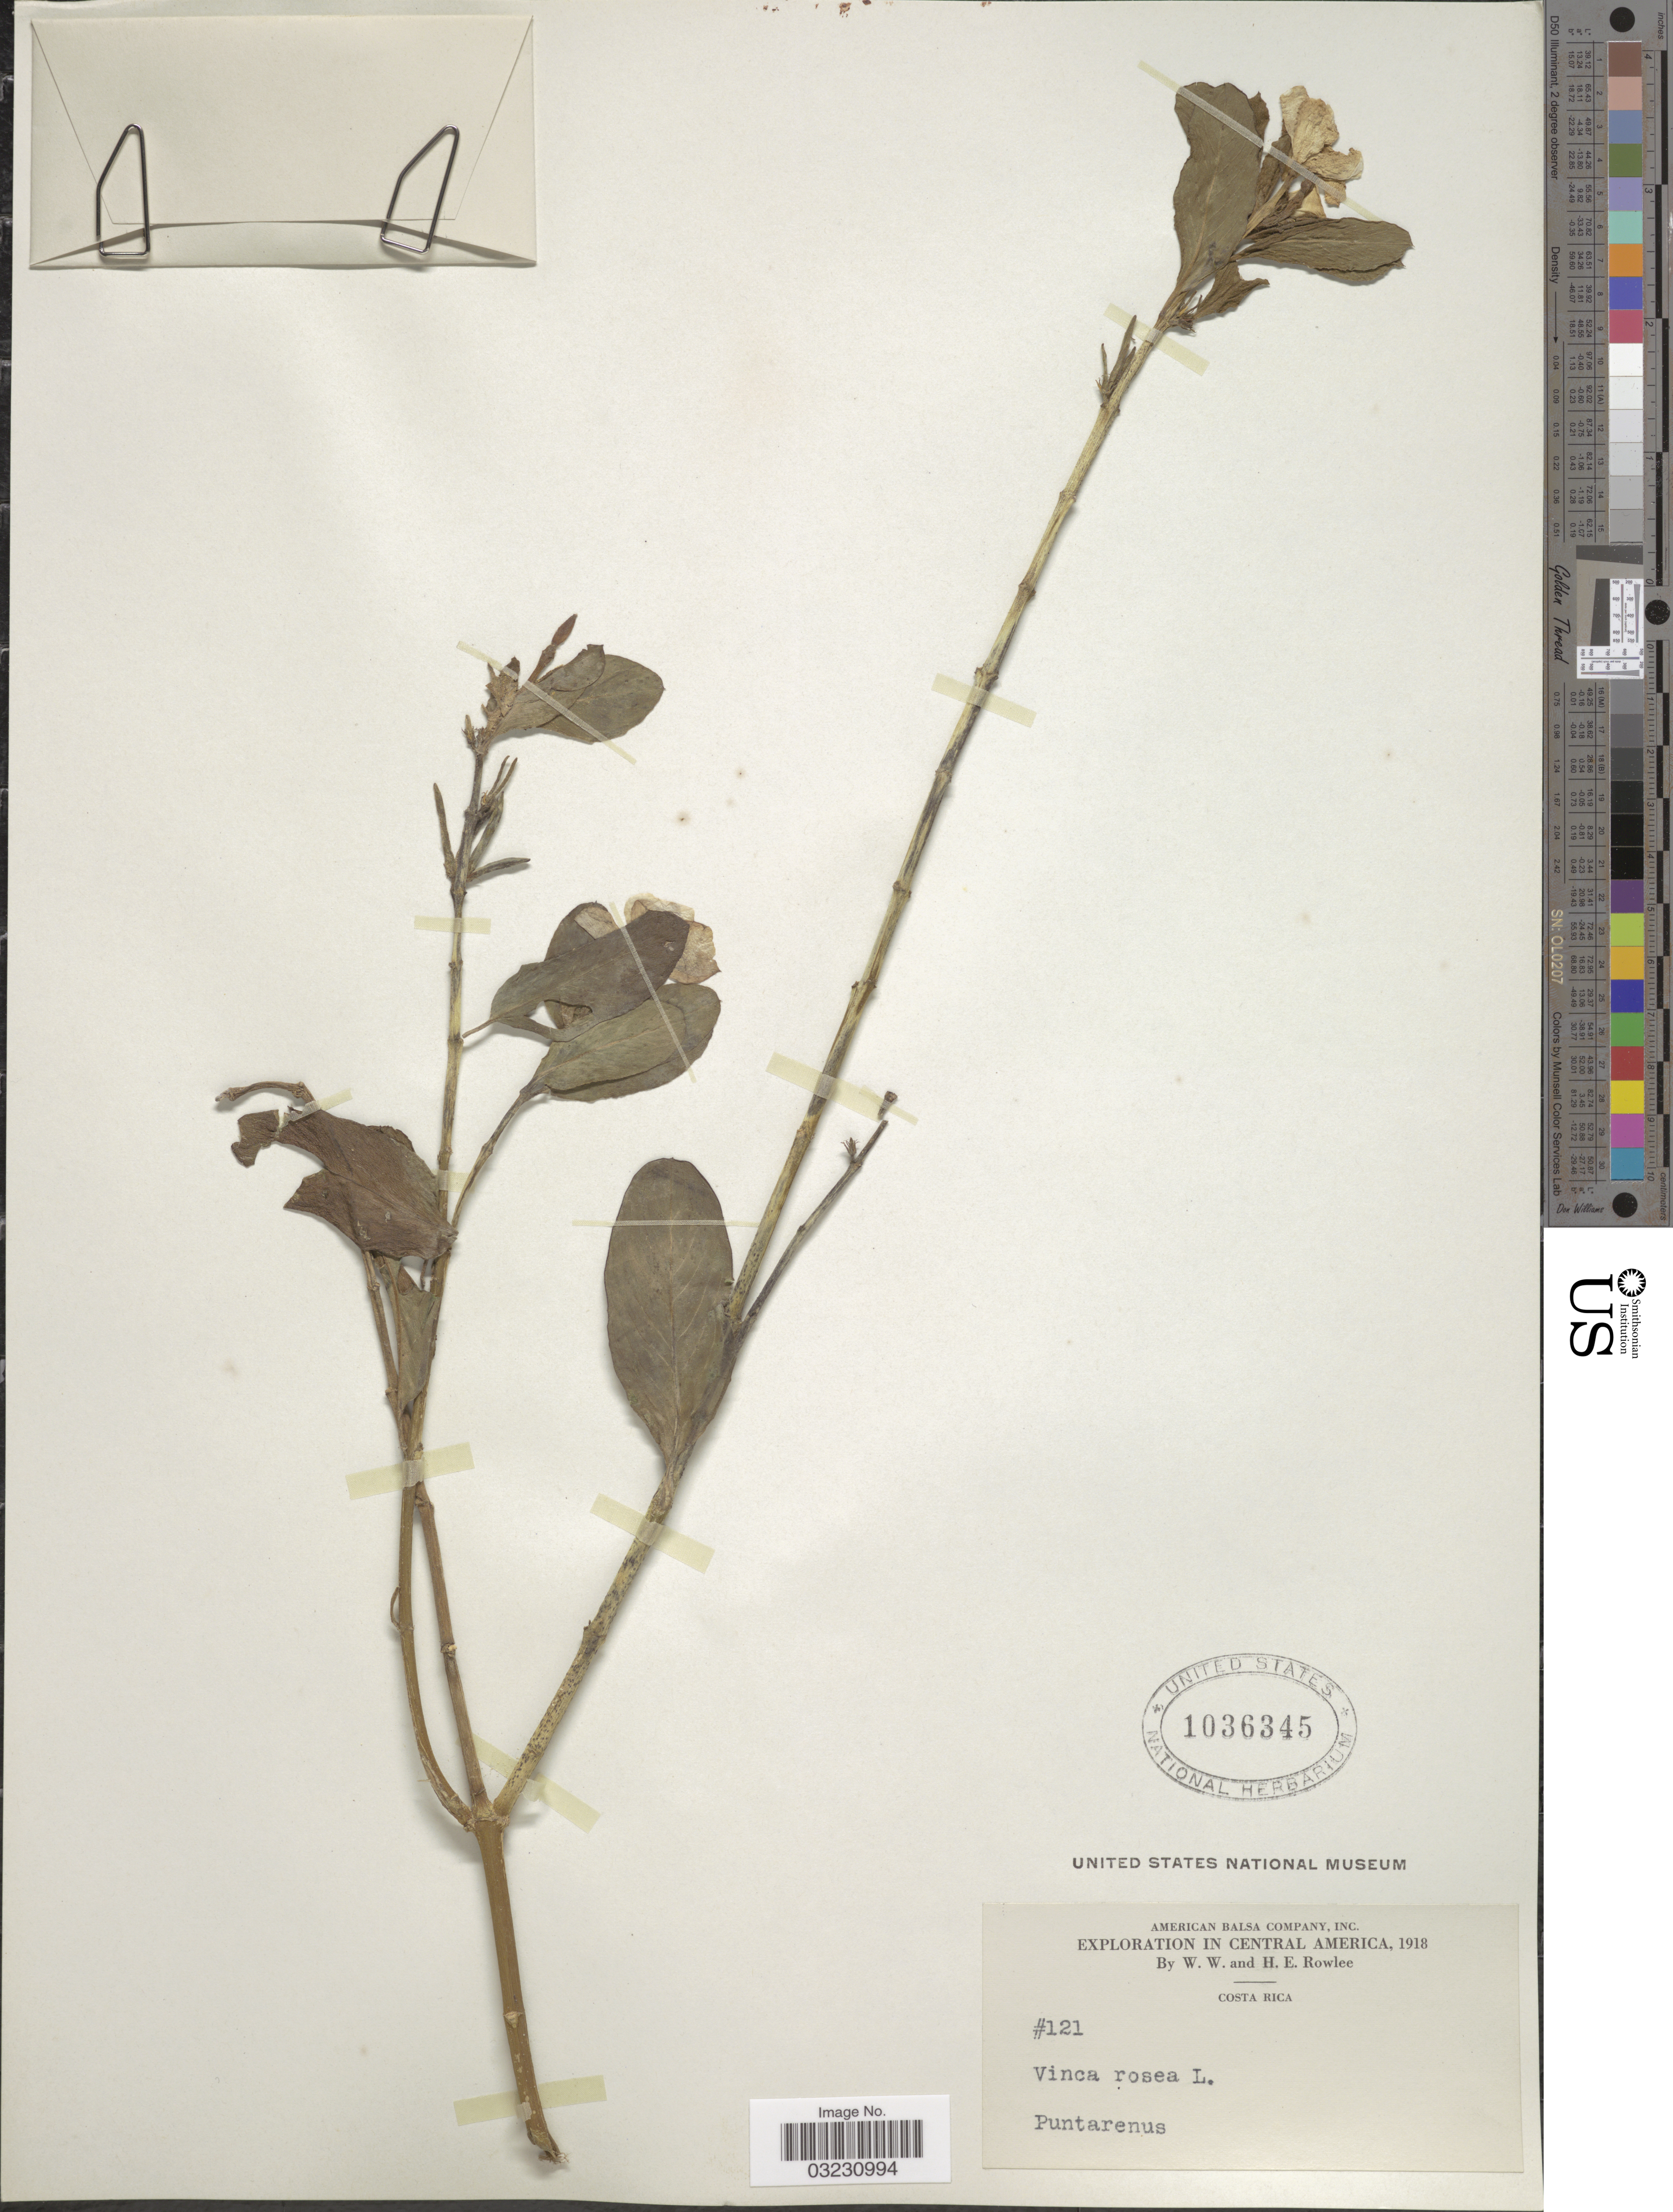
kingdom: Plantae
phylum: Tracheophyta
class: Magnoliopsida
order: Gentianales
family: Apocynaceae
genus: Vinca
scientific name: Vinca rosea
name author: L.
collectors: W. W. Rowlee & H. E. Rowlee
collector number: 121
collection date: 1918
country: Costa Rica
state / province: Puntarenas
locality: Puntarenus.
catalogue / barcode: US 1036345